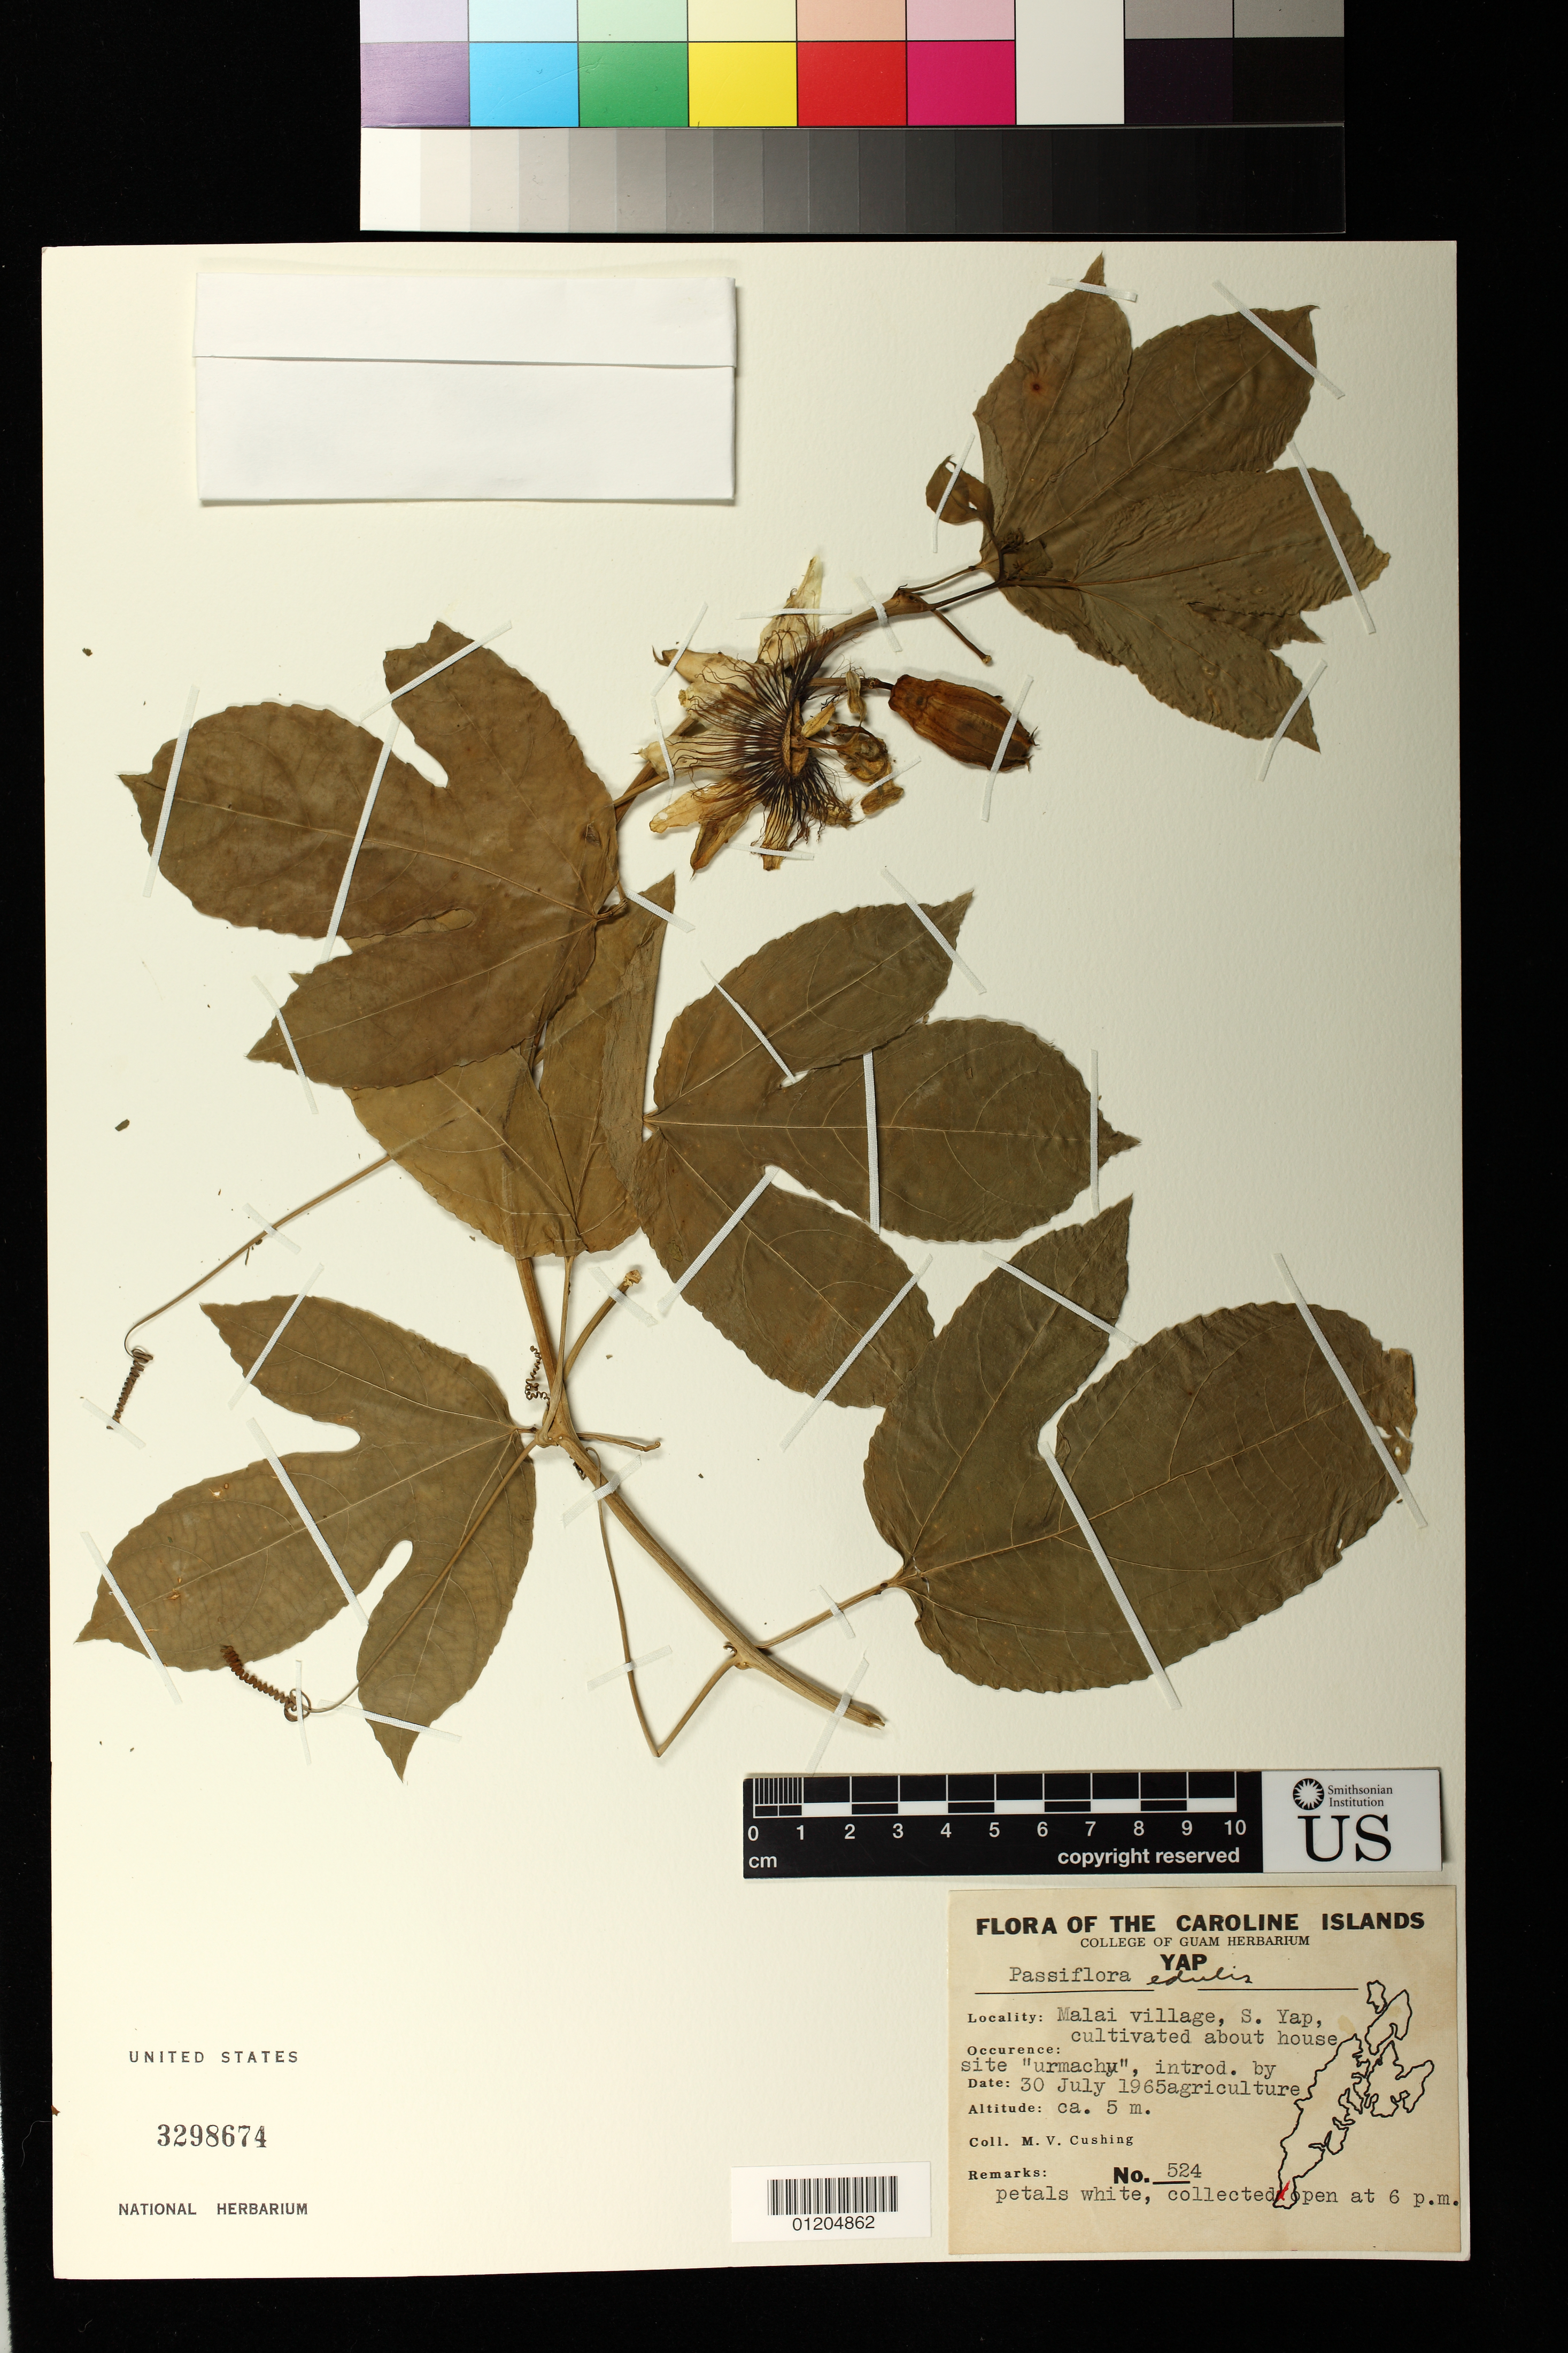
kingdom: Plantae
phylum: Tracheophyta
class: Magnoliopsida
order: Malpighiales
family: Passifloraceae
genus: Passiflora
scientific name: Passiflora edulis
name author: Sims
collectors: M. V. Cushing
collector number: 524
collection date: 1965-07-30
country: Micronesia, Federated States of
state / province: Yap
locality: Malai Village, S. Yap,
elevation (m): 5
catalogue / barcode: US 3298674